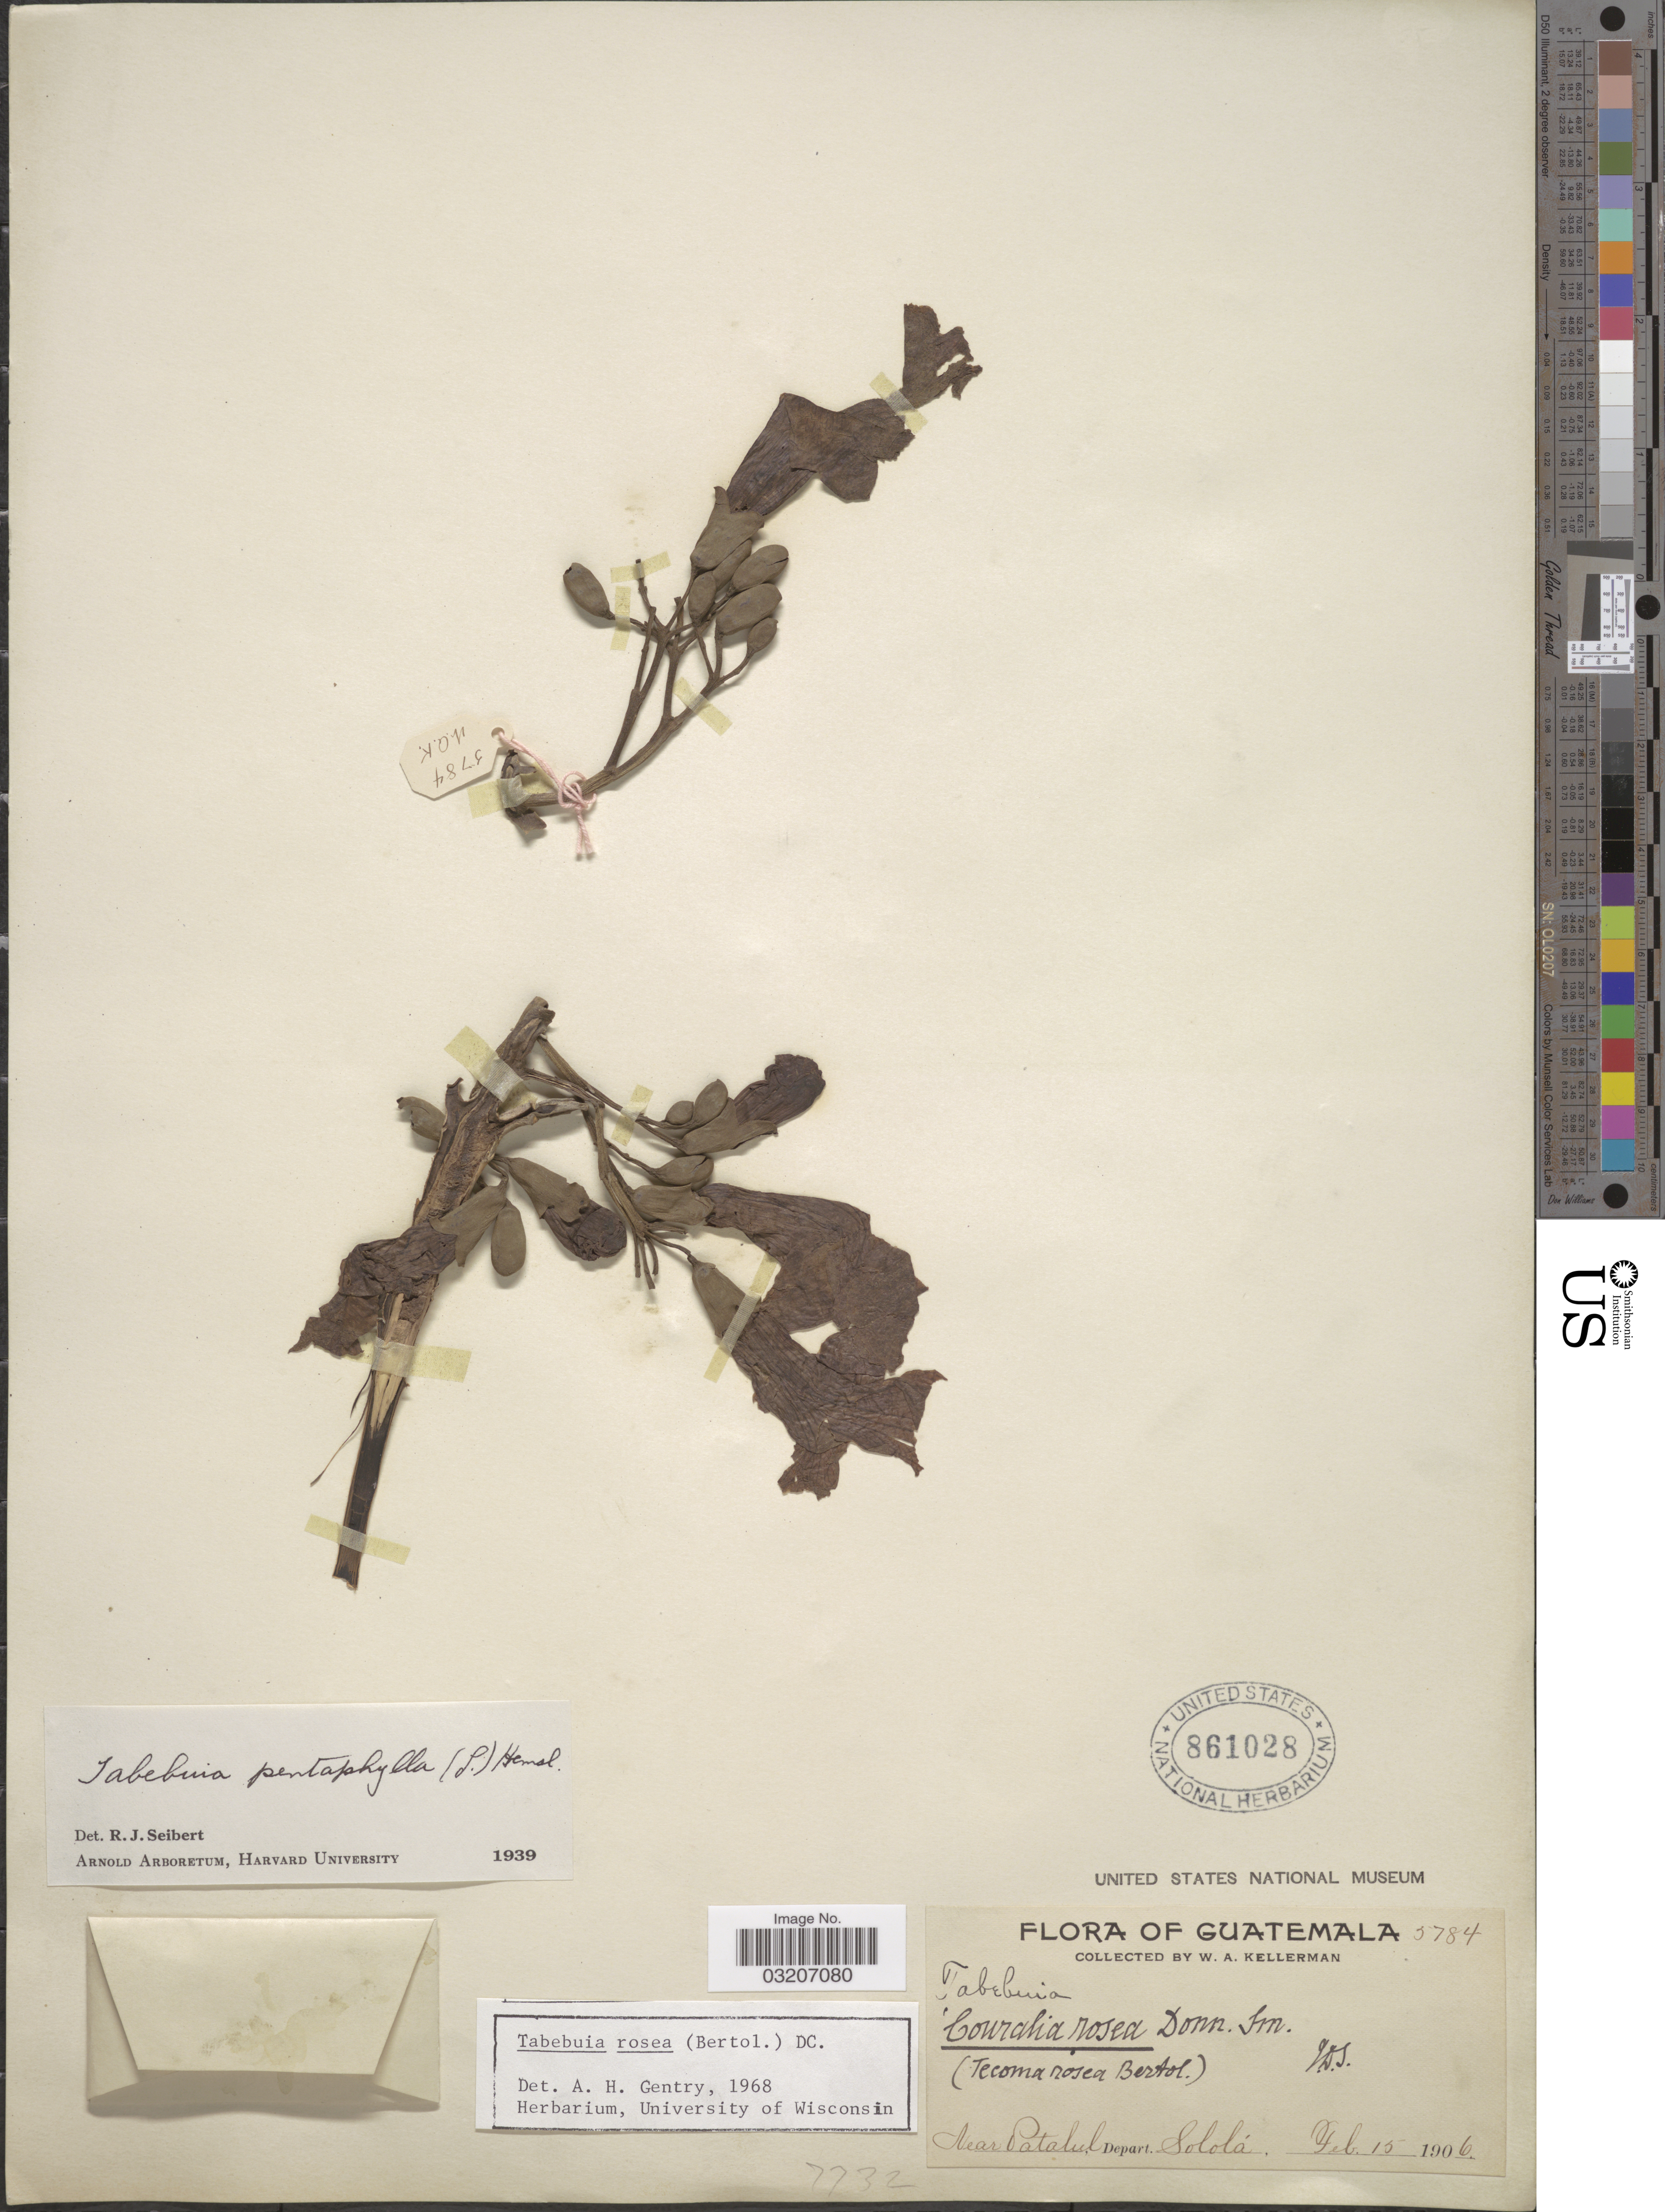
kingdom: Plantae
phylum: Tracheophyta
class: Magnoliopsida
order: Lamiales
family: Bignoniaceae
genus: Tabebuia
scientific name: Tabebuia rosea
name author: (Bertol.) DC.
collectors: W. Kellerman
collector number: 5784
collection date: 1906-02-15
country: Guatemala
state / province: Sololá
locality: Near Patalul, Depart. Sololá.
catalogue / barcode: US 861028